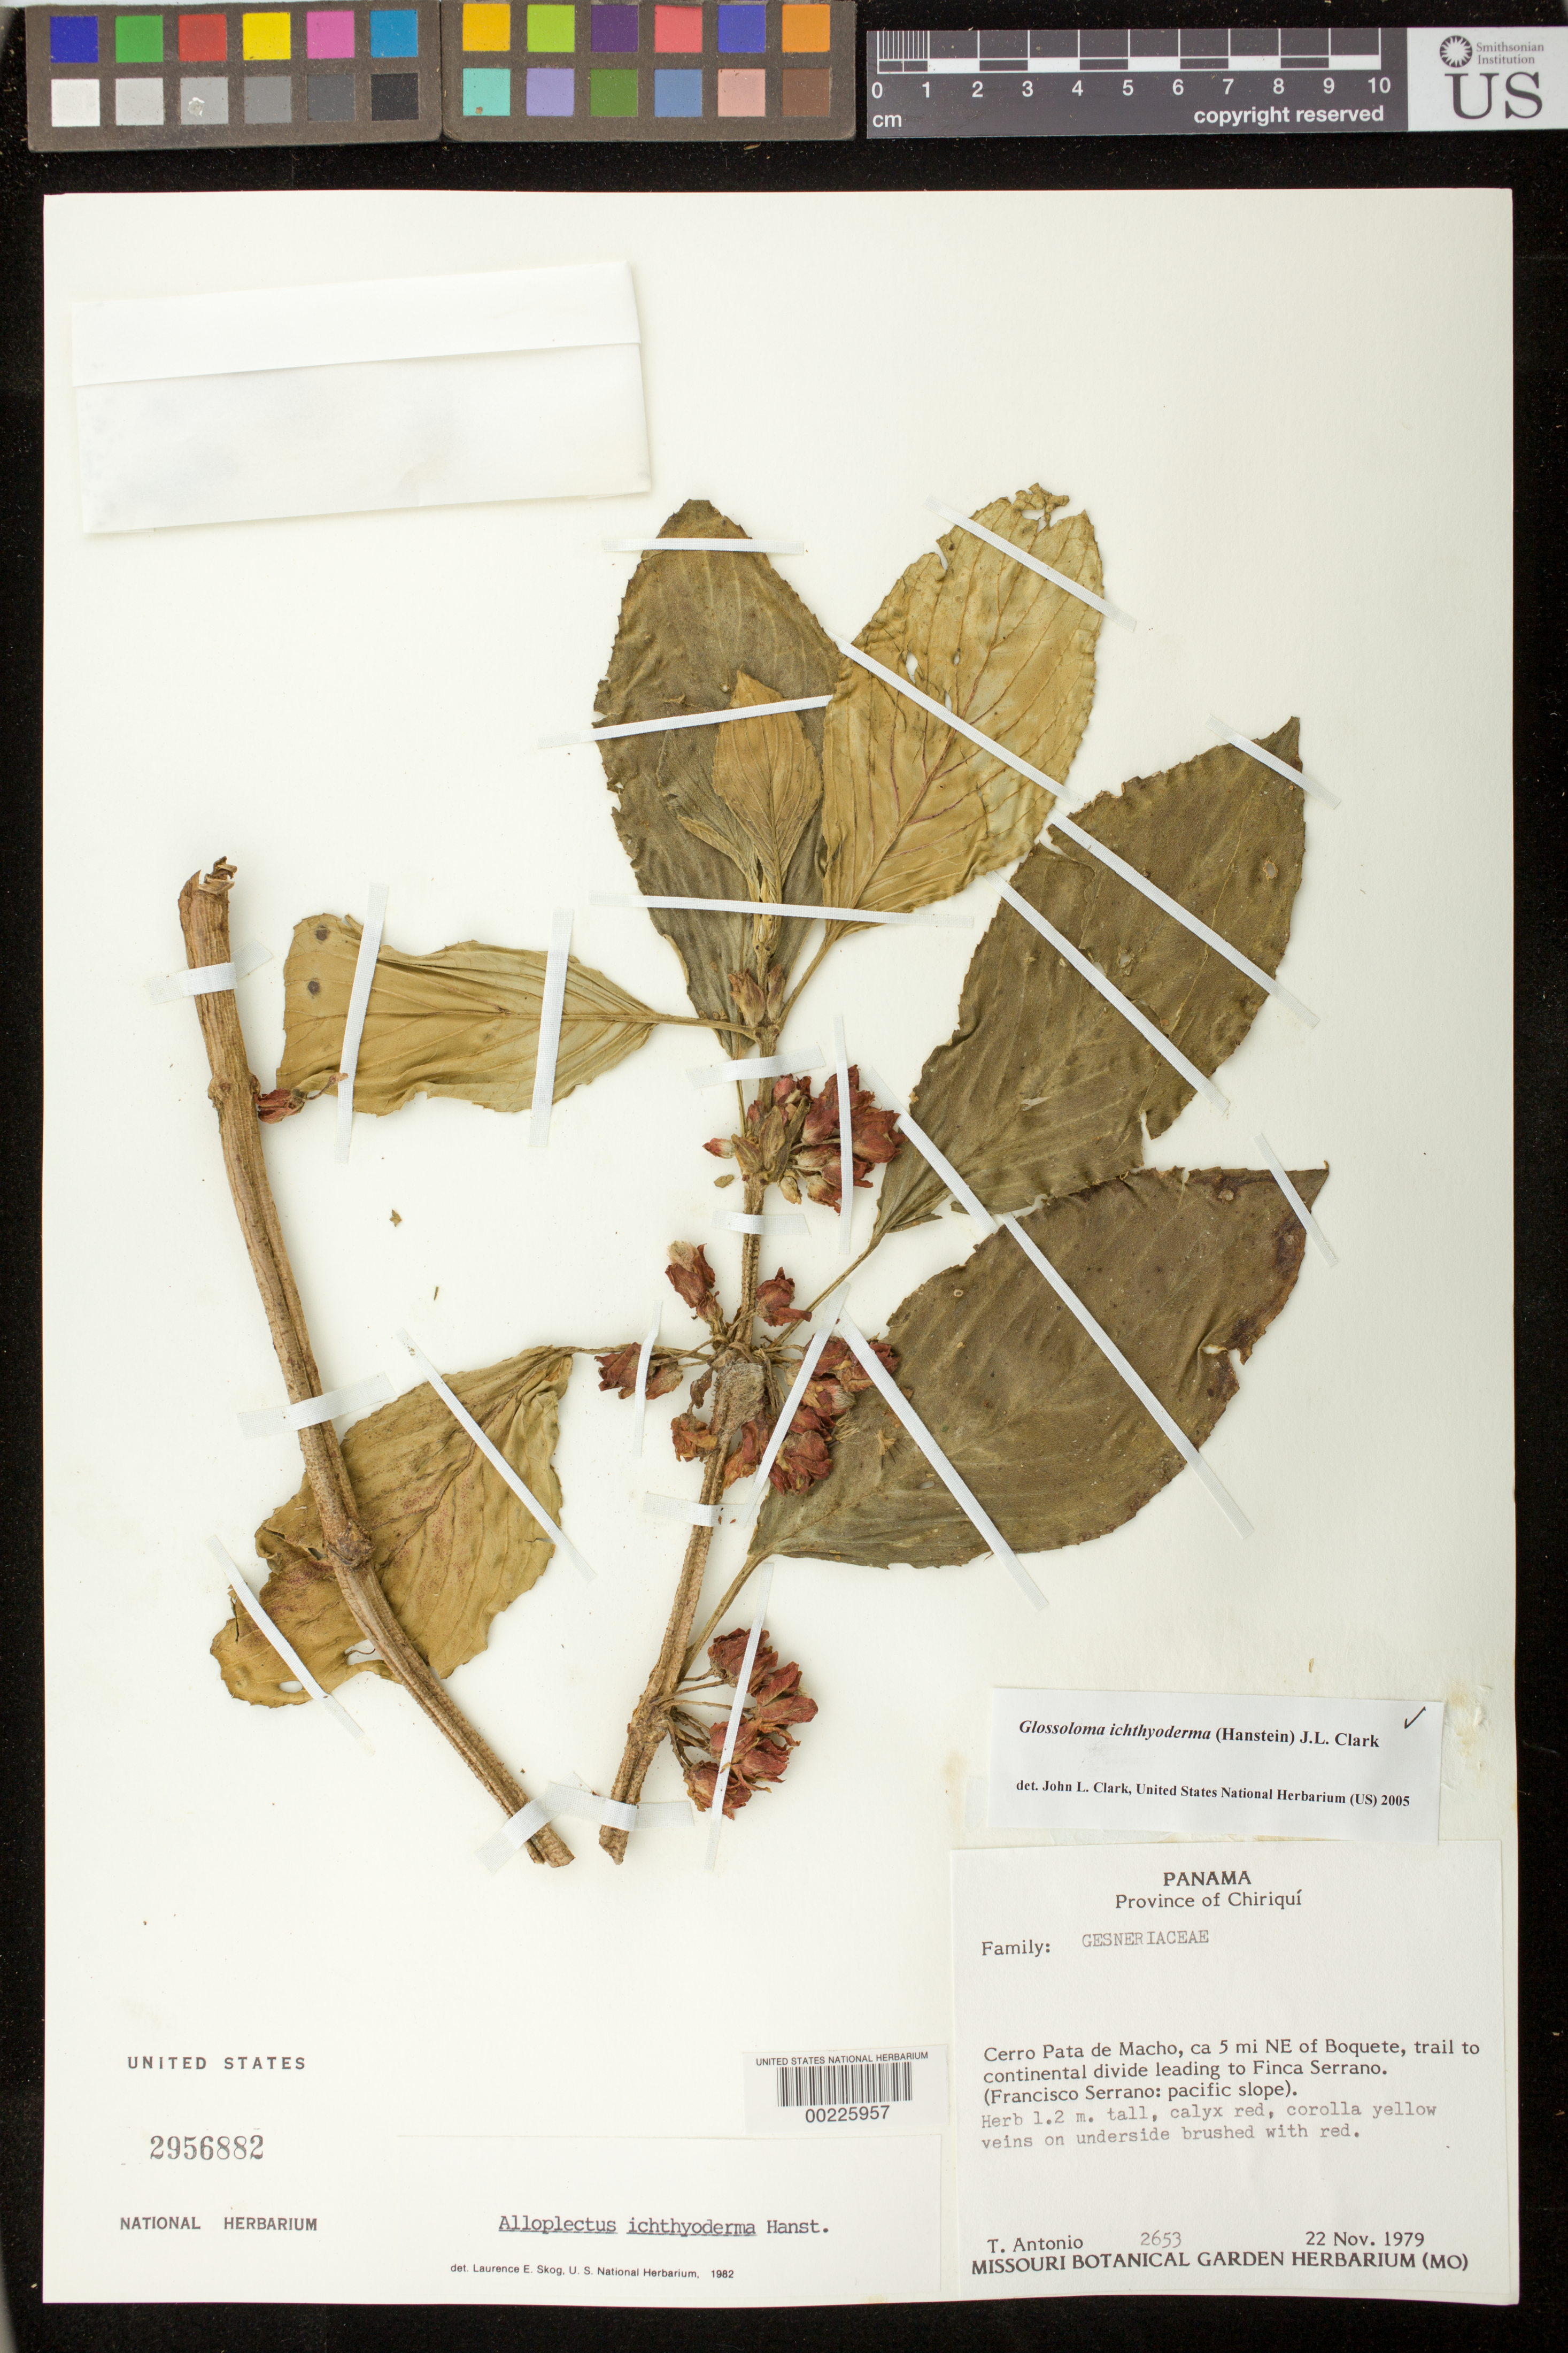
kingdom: Plantae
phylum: Tracheophyta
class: Magnoliopsida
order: Lamiales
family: Gesneriaceae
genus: Glossoloma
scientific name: Glossoloma ichthyoderma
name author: (Hanst.) J.L. Clark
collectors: T. Antonio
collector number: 2653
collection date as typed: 22 Nov 1979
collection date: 1979-11-22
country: Panama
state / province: Chiriquí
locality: Cerro Pata de Macho, about 5 mi NE of Boquete, trail to continental divide leading to finca Serrano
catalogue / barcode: US 2956882